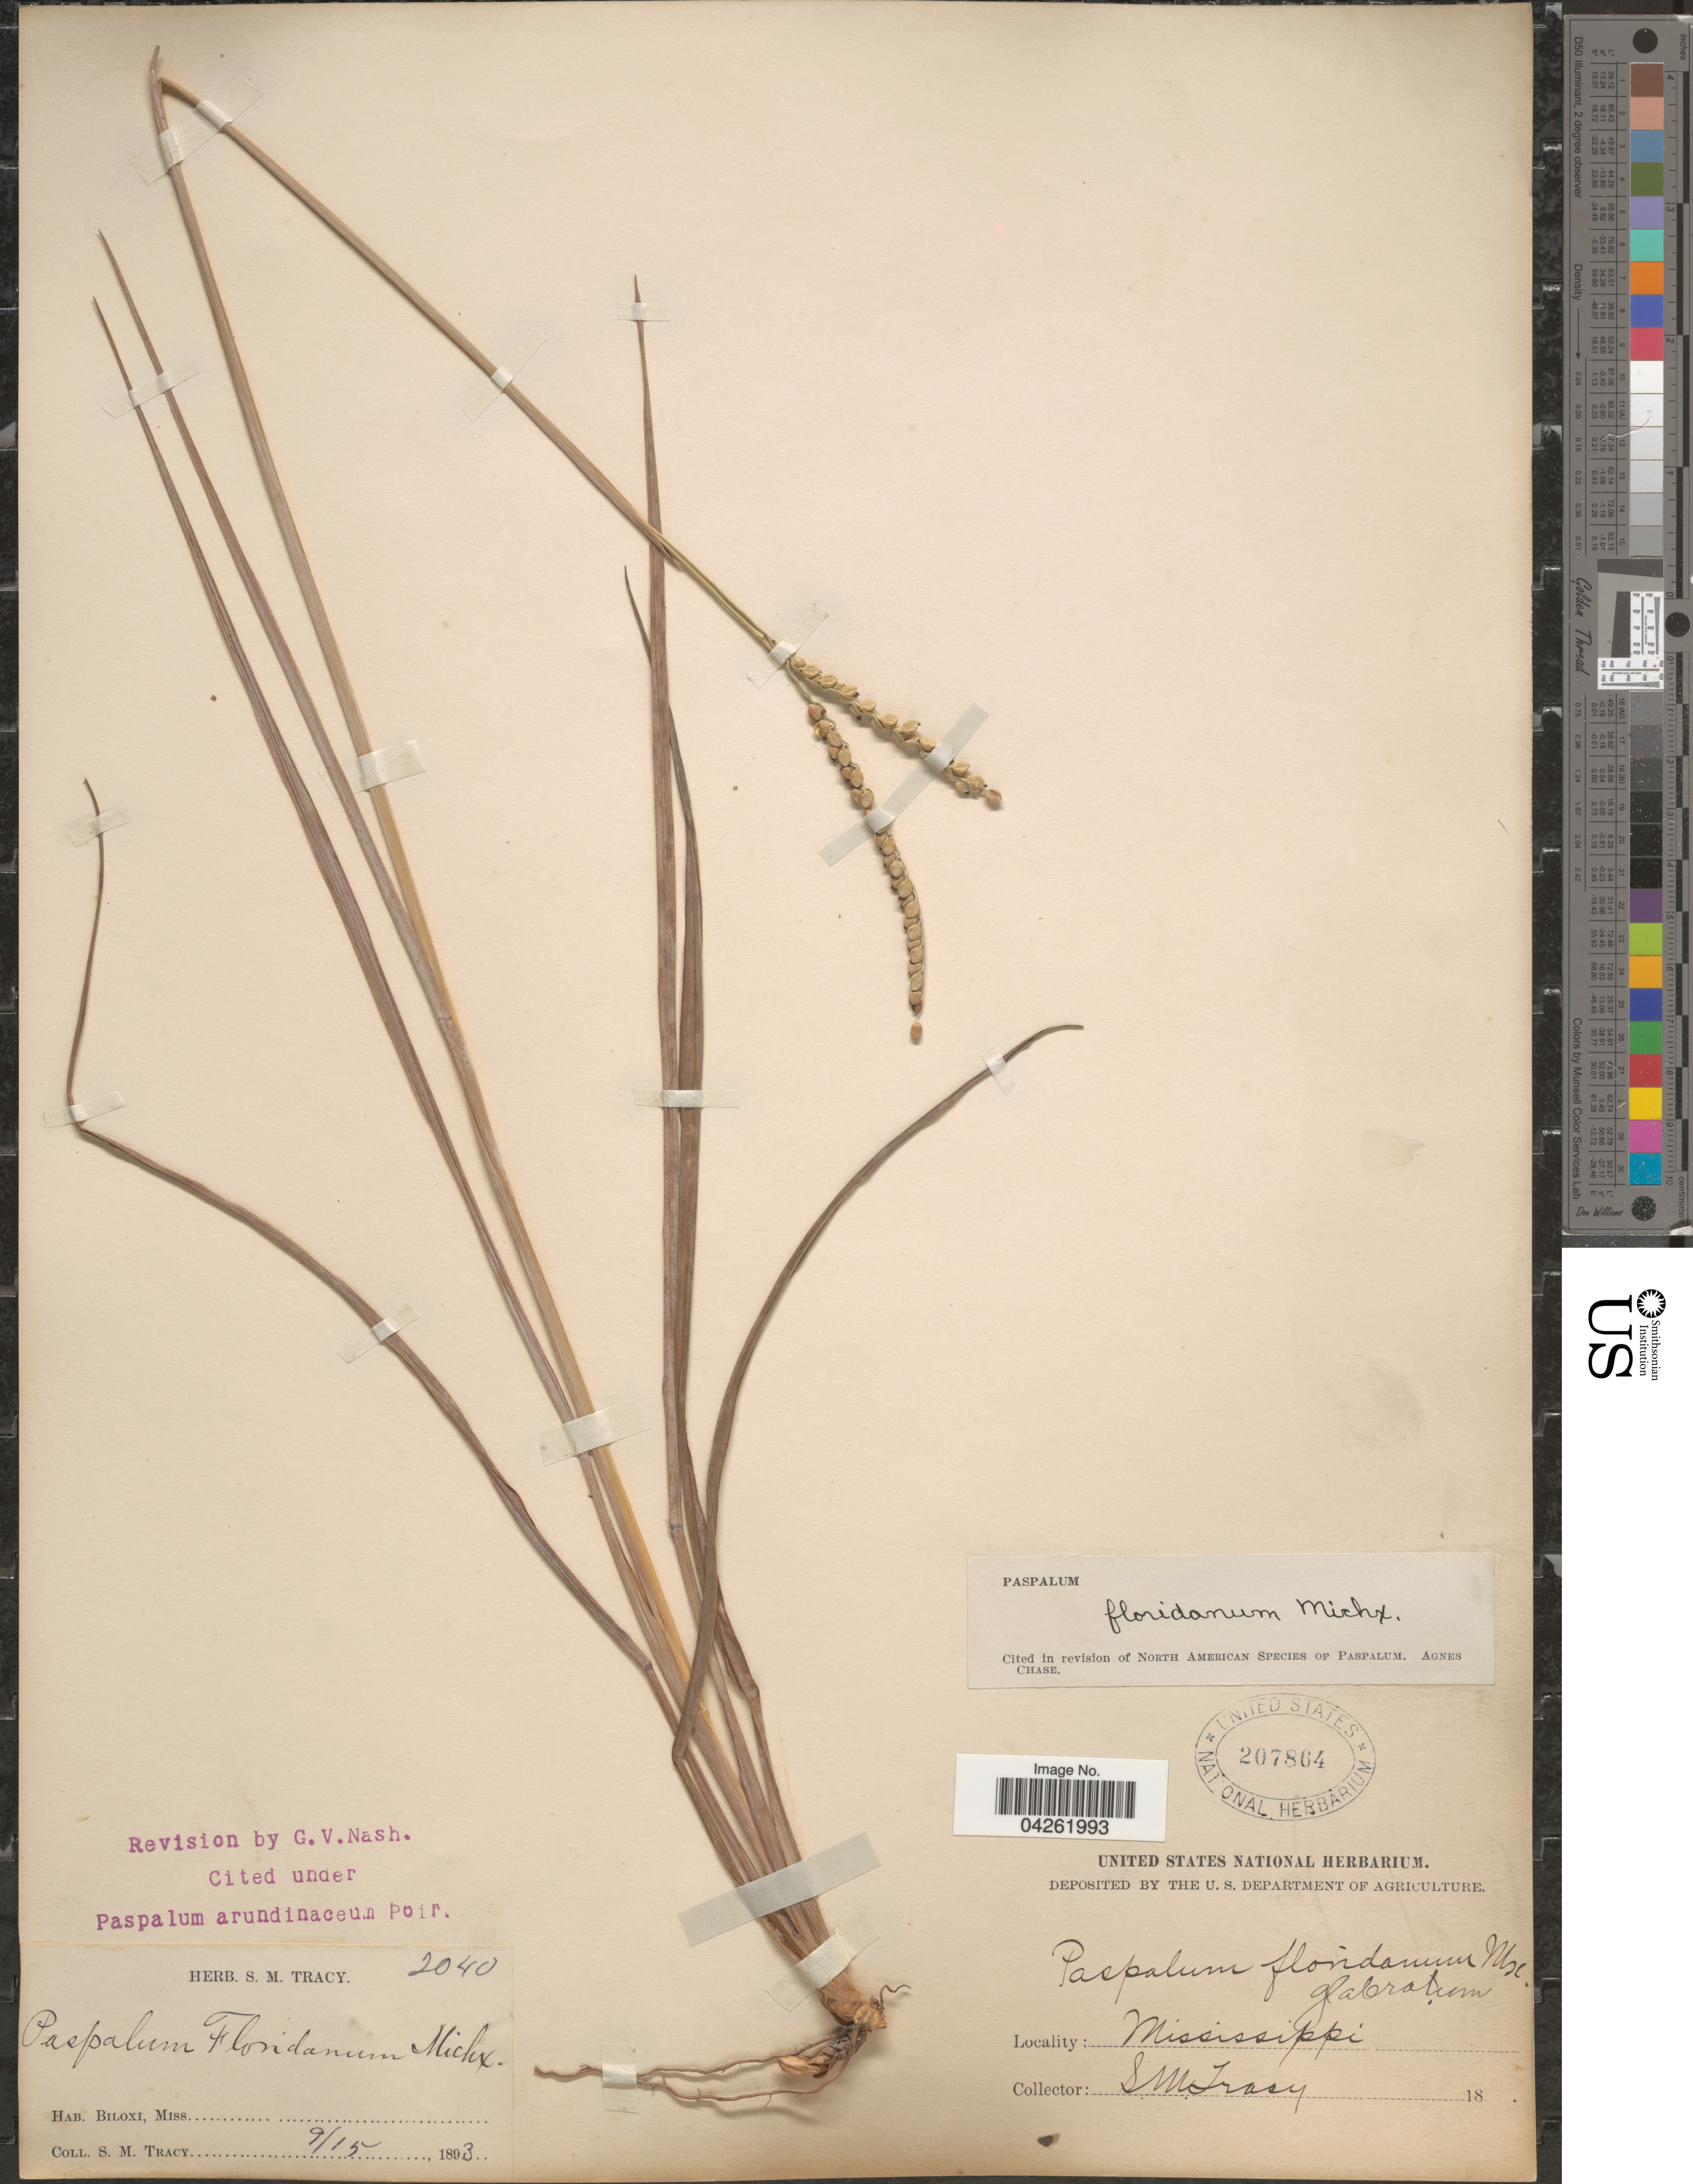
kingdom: Plantae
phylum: Tracheophyta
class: Liliopsida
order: Poales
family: Poaceae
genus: Paspalum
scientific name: Paspalum floridanum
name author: Michx.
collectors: S. M. Tracy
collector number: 2040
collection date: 1893-09-15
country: United States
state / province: Mississippi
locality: Biloxi.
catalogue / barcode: US 207864